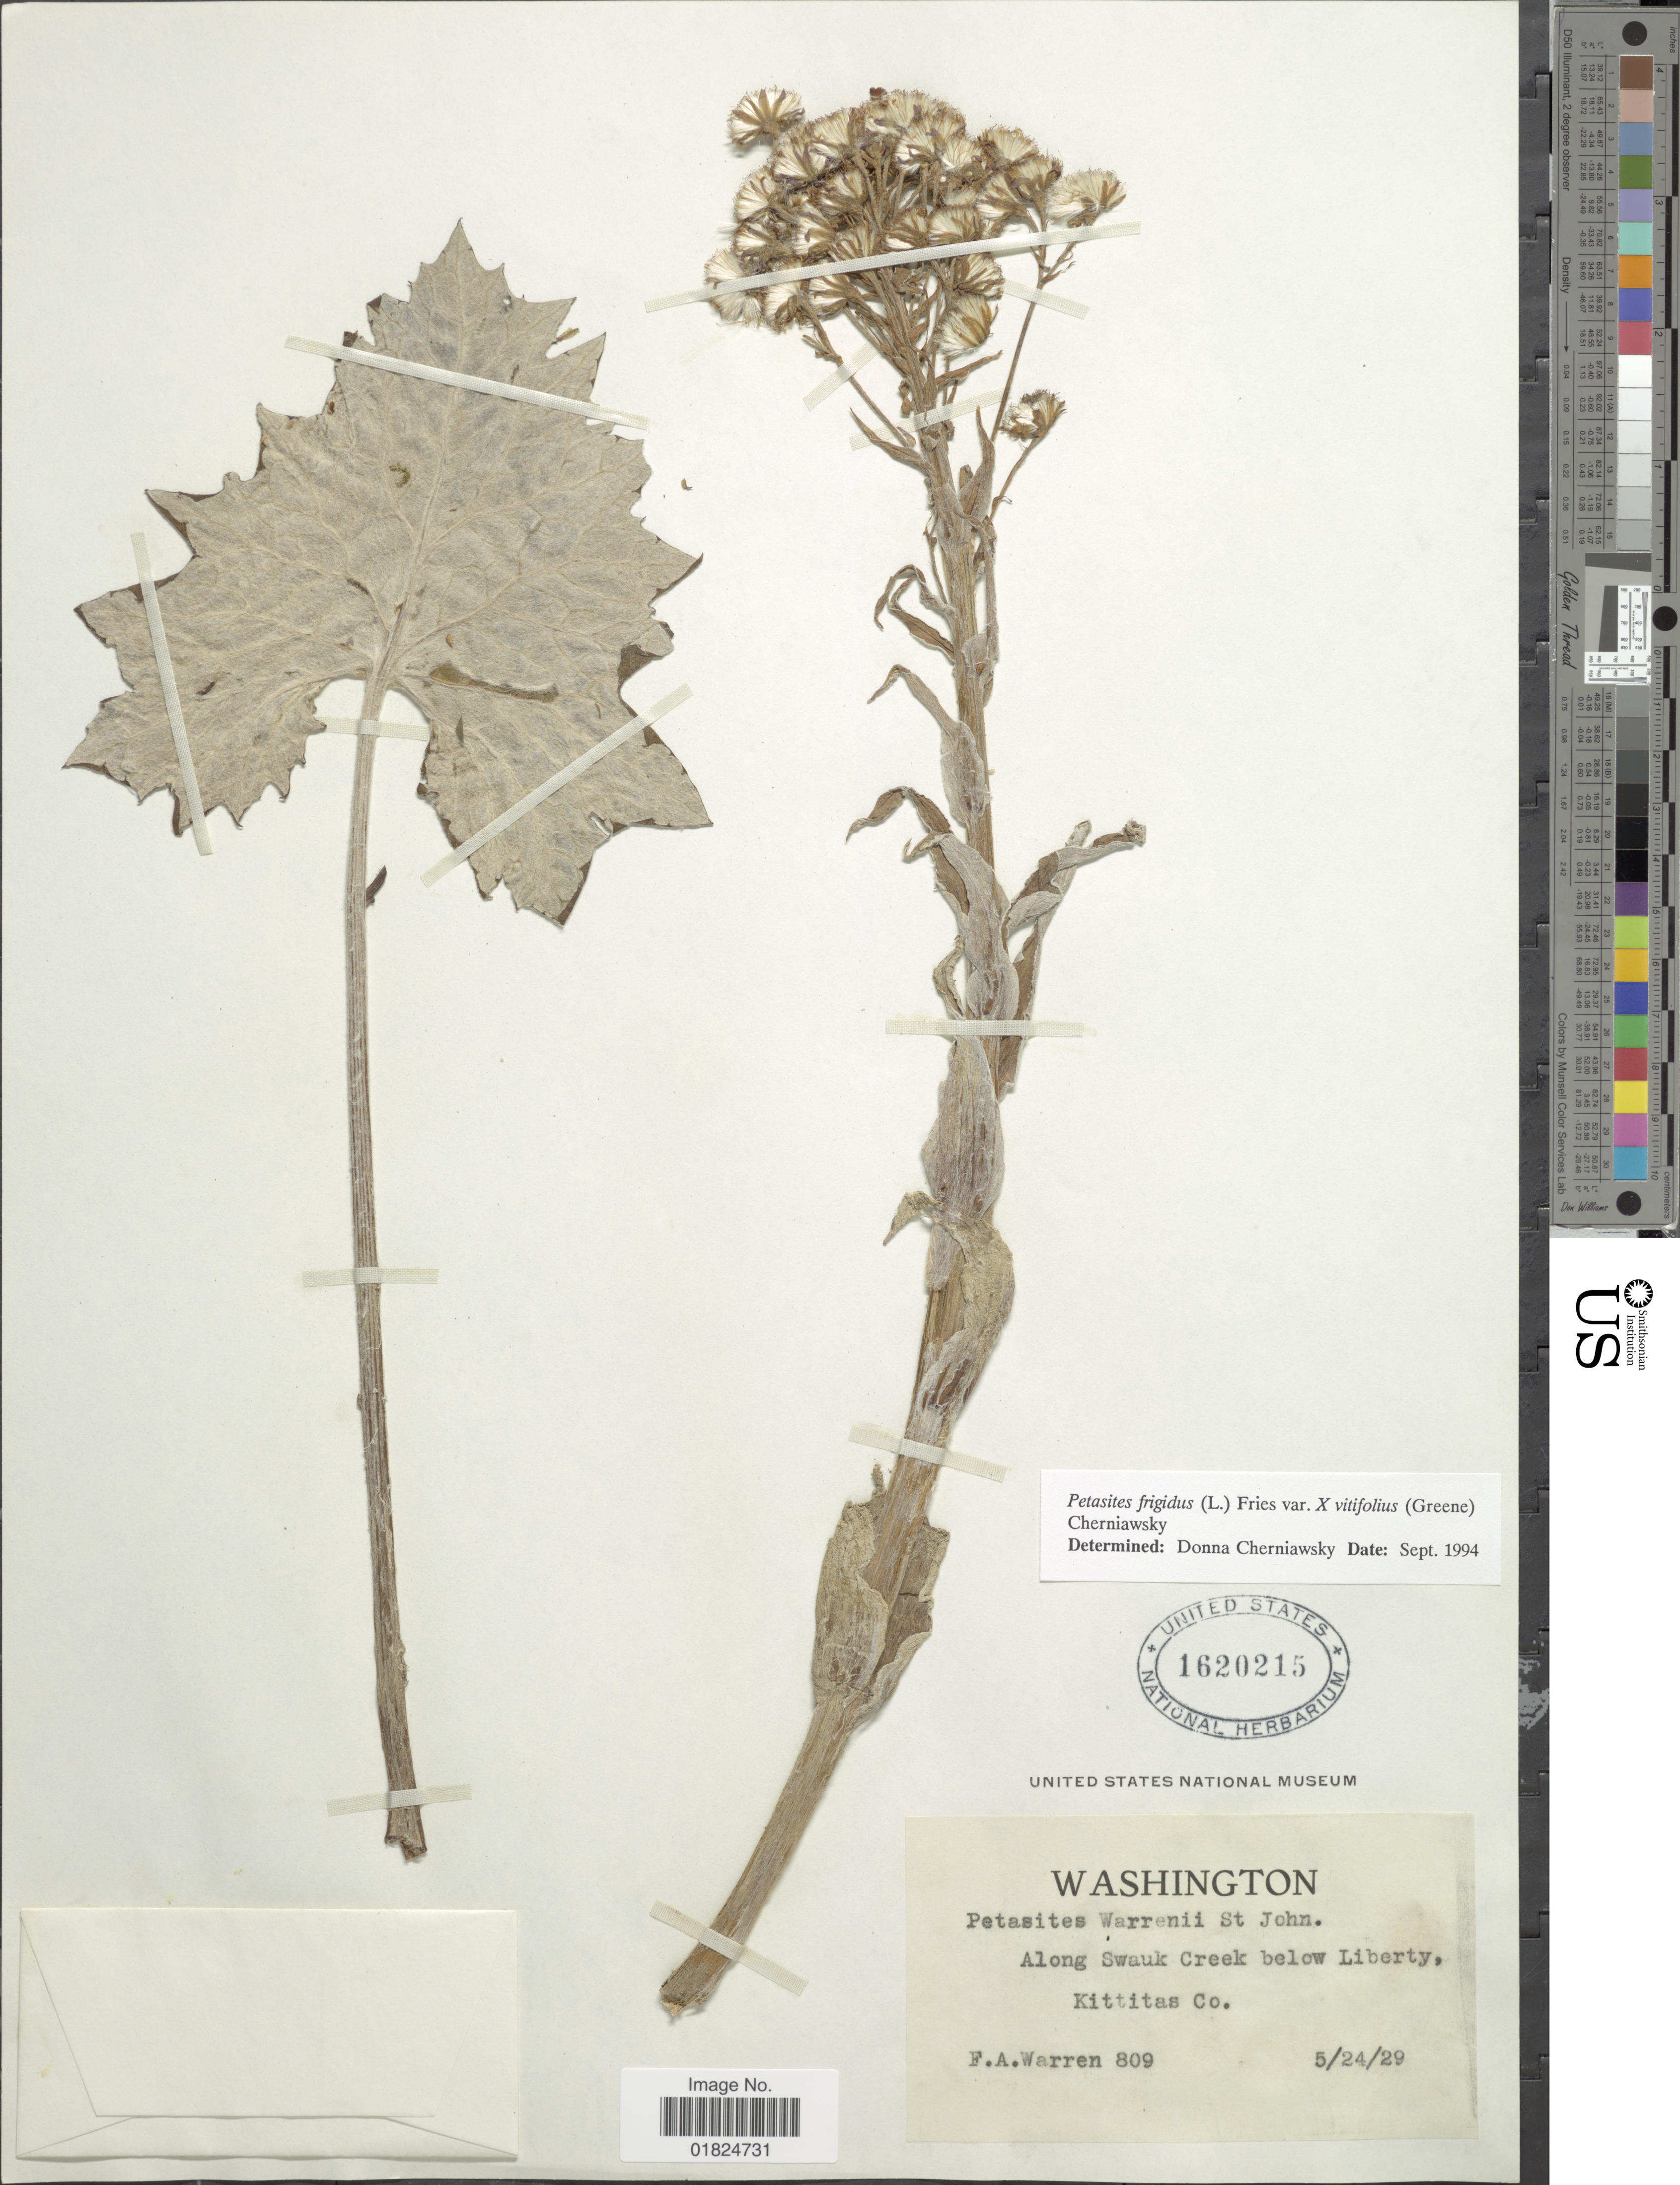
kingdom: Plantae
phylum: Tracheophyta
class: Magnoliopsida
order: Asterales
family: Asteraceae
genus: Petasites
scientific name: Petasites frigidus var. vitifolius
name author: (Greene) Cherniawsky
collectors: F. Warren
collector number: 809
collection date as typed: Transcribed d/m/y: 24/5/29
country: United States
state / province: Washington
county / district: Kittitas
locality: Washington. Along Swauk Creek below Liberty, Kittitas Co.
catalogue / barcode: US 1620215